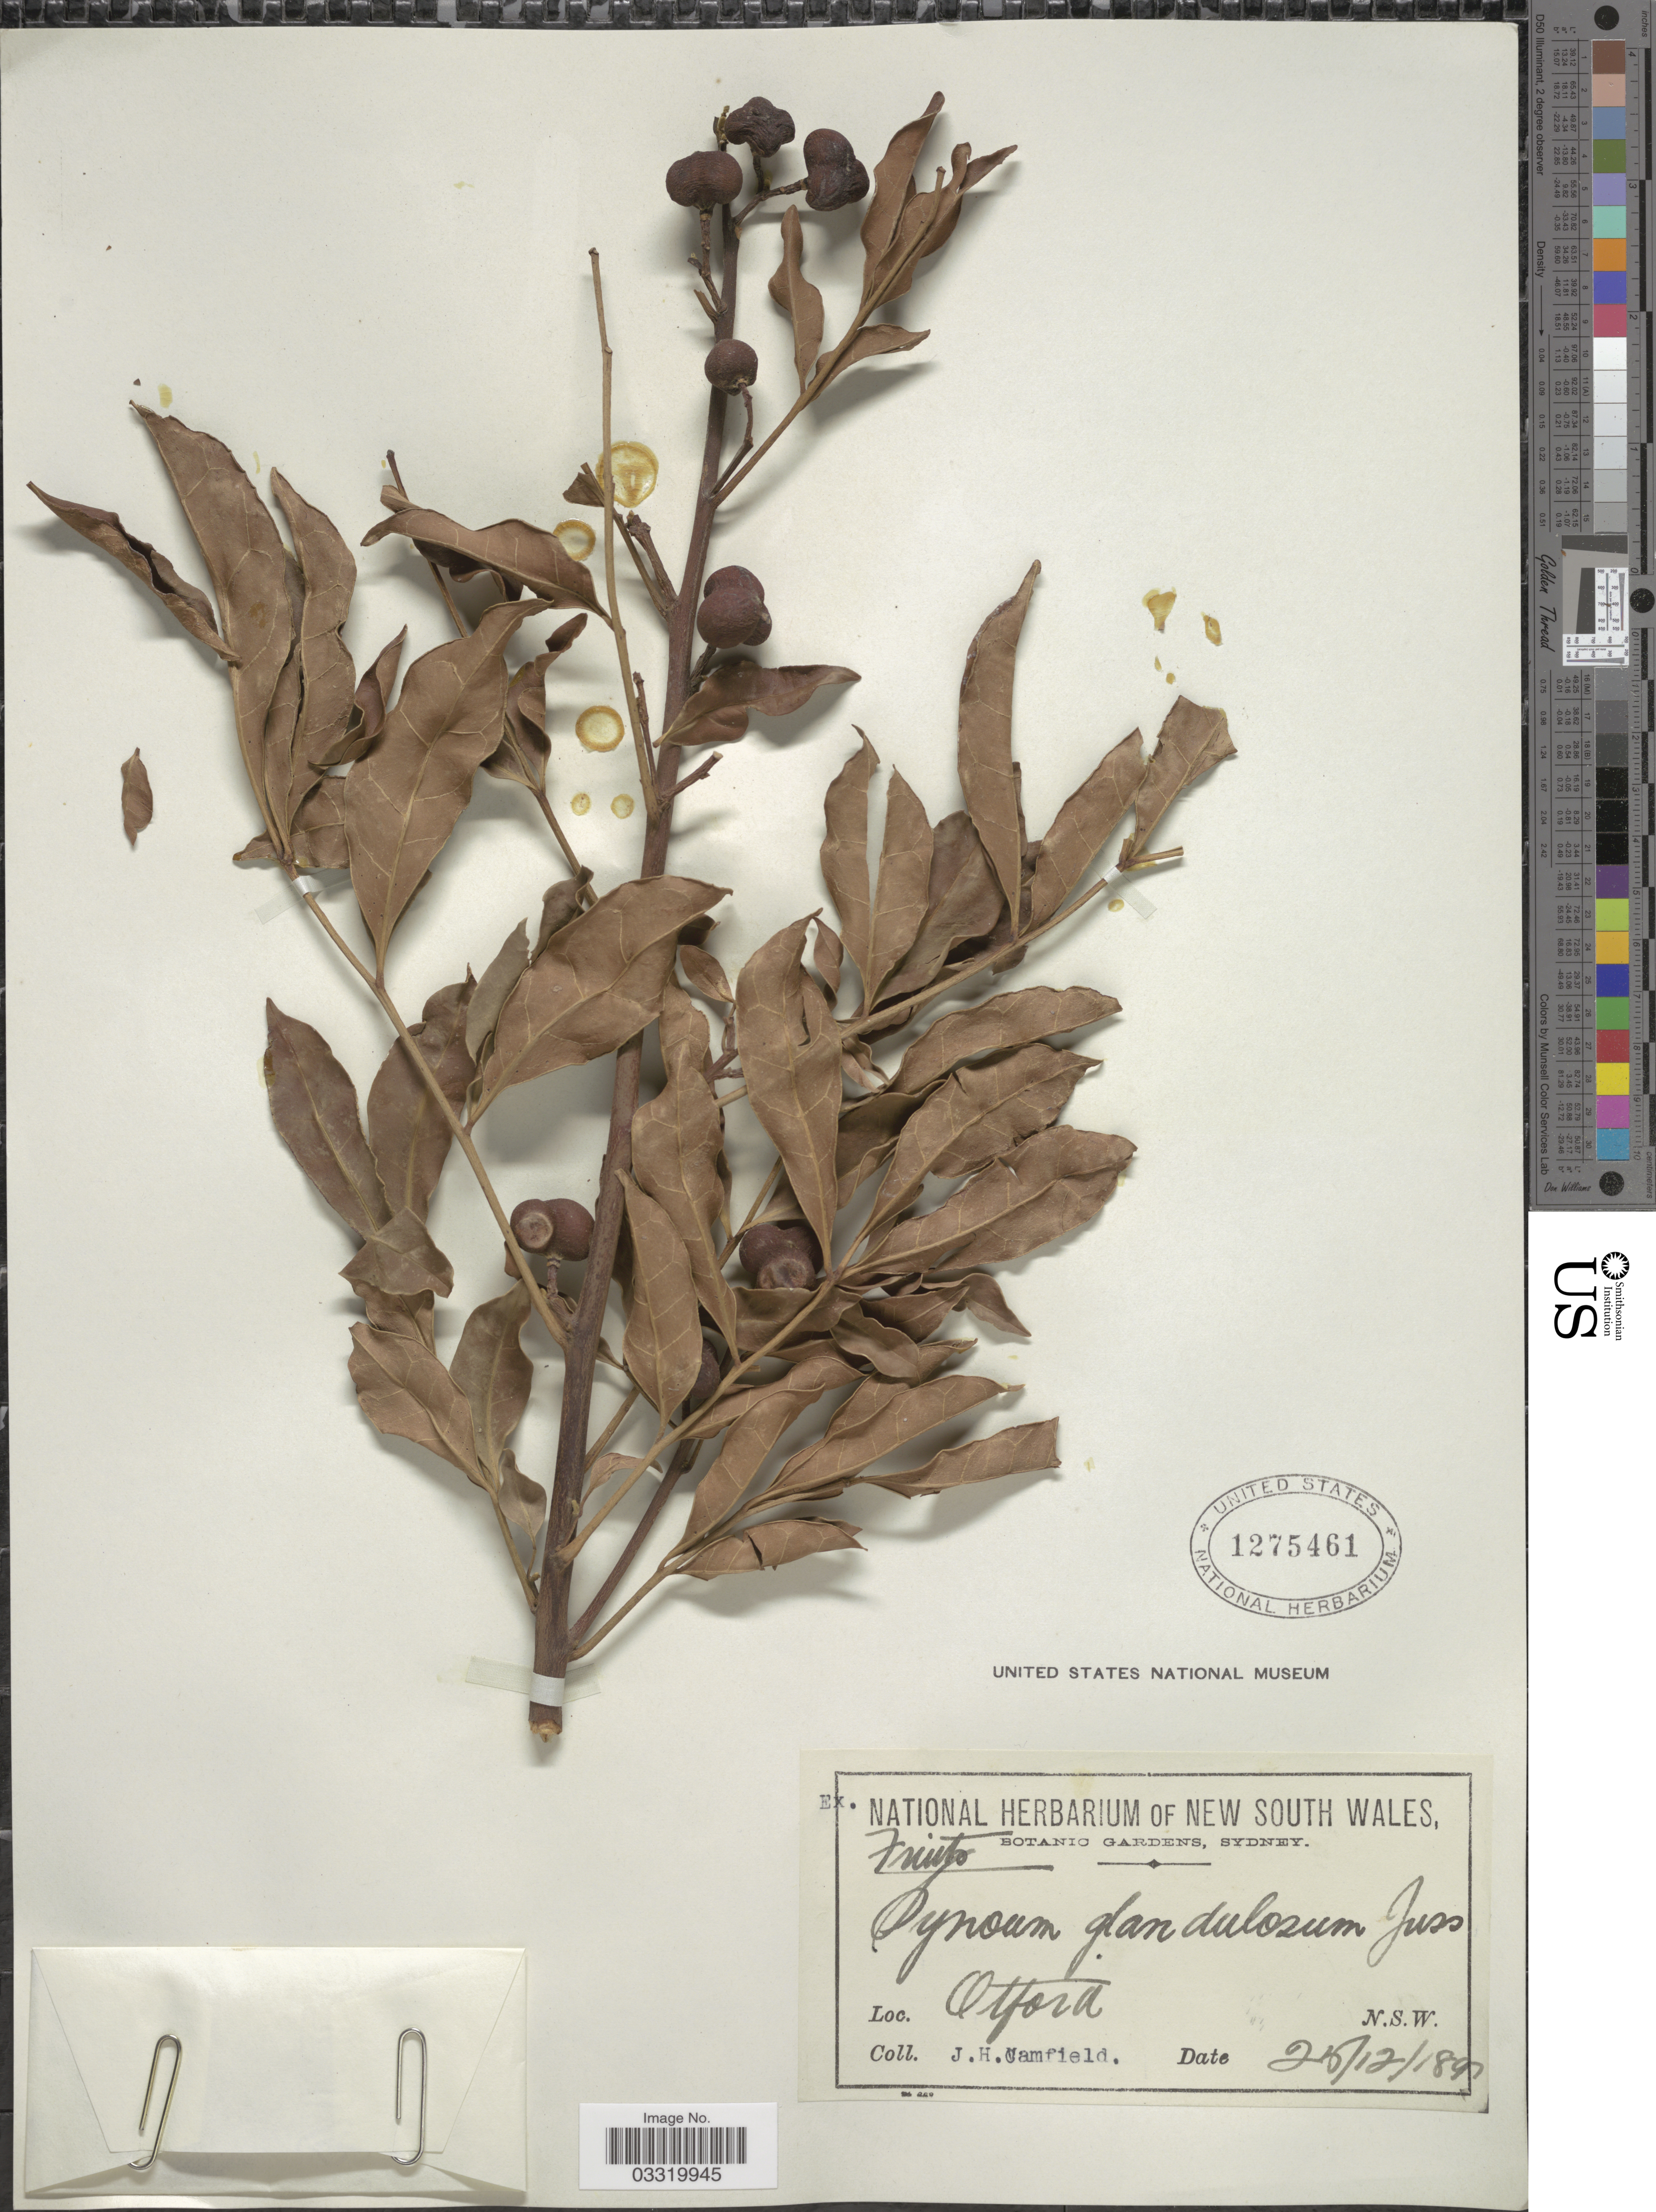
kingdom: Plantae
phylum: Tracheophyta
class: Magnoliopsida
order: Sapindales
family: Meliaceae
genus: Synoum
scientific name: Synoum glandulosum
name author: (Sm.) A. Juss.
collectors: J. Camfield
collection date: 1897-12-25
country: Australia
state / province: New South Wales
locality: Otford.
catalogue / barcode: US 1275461